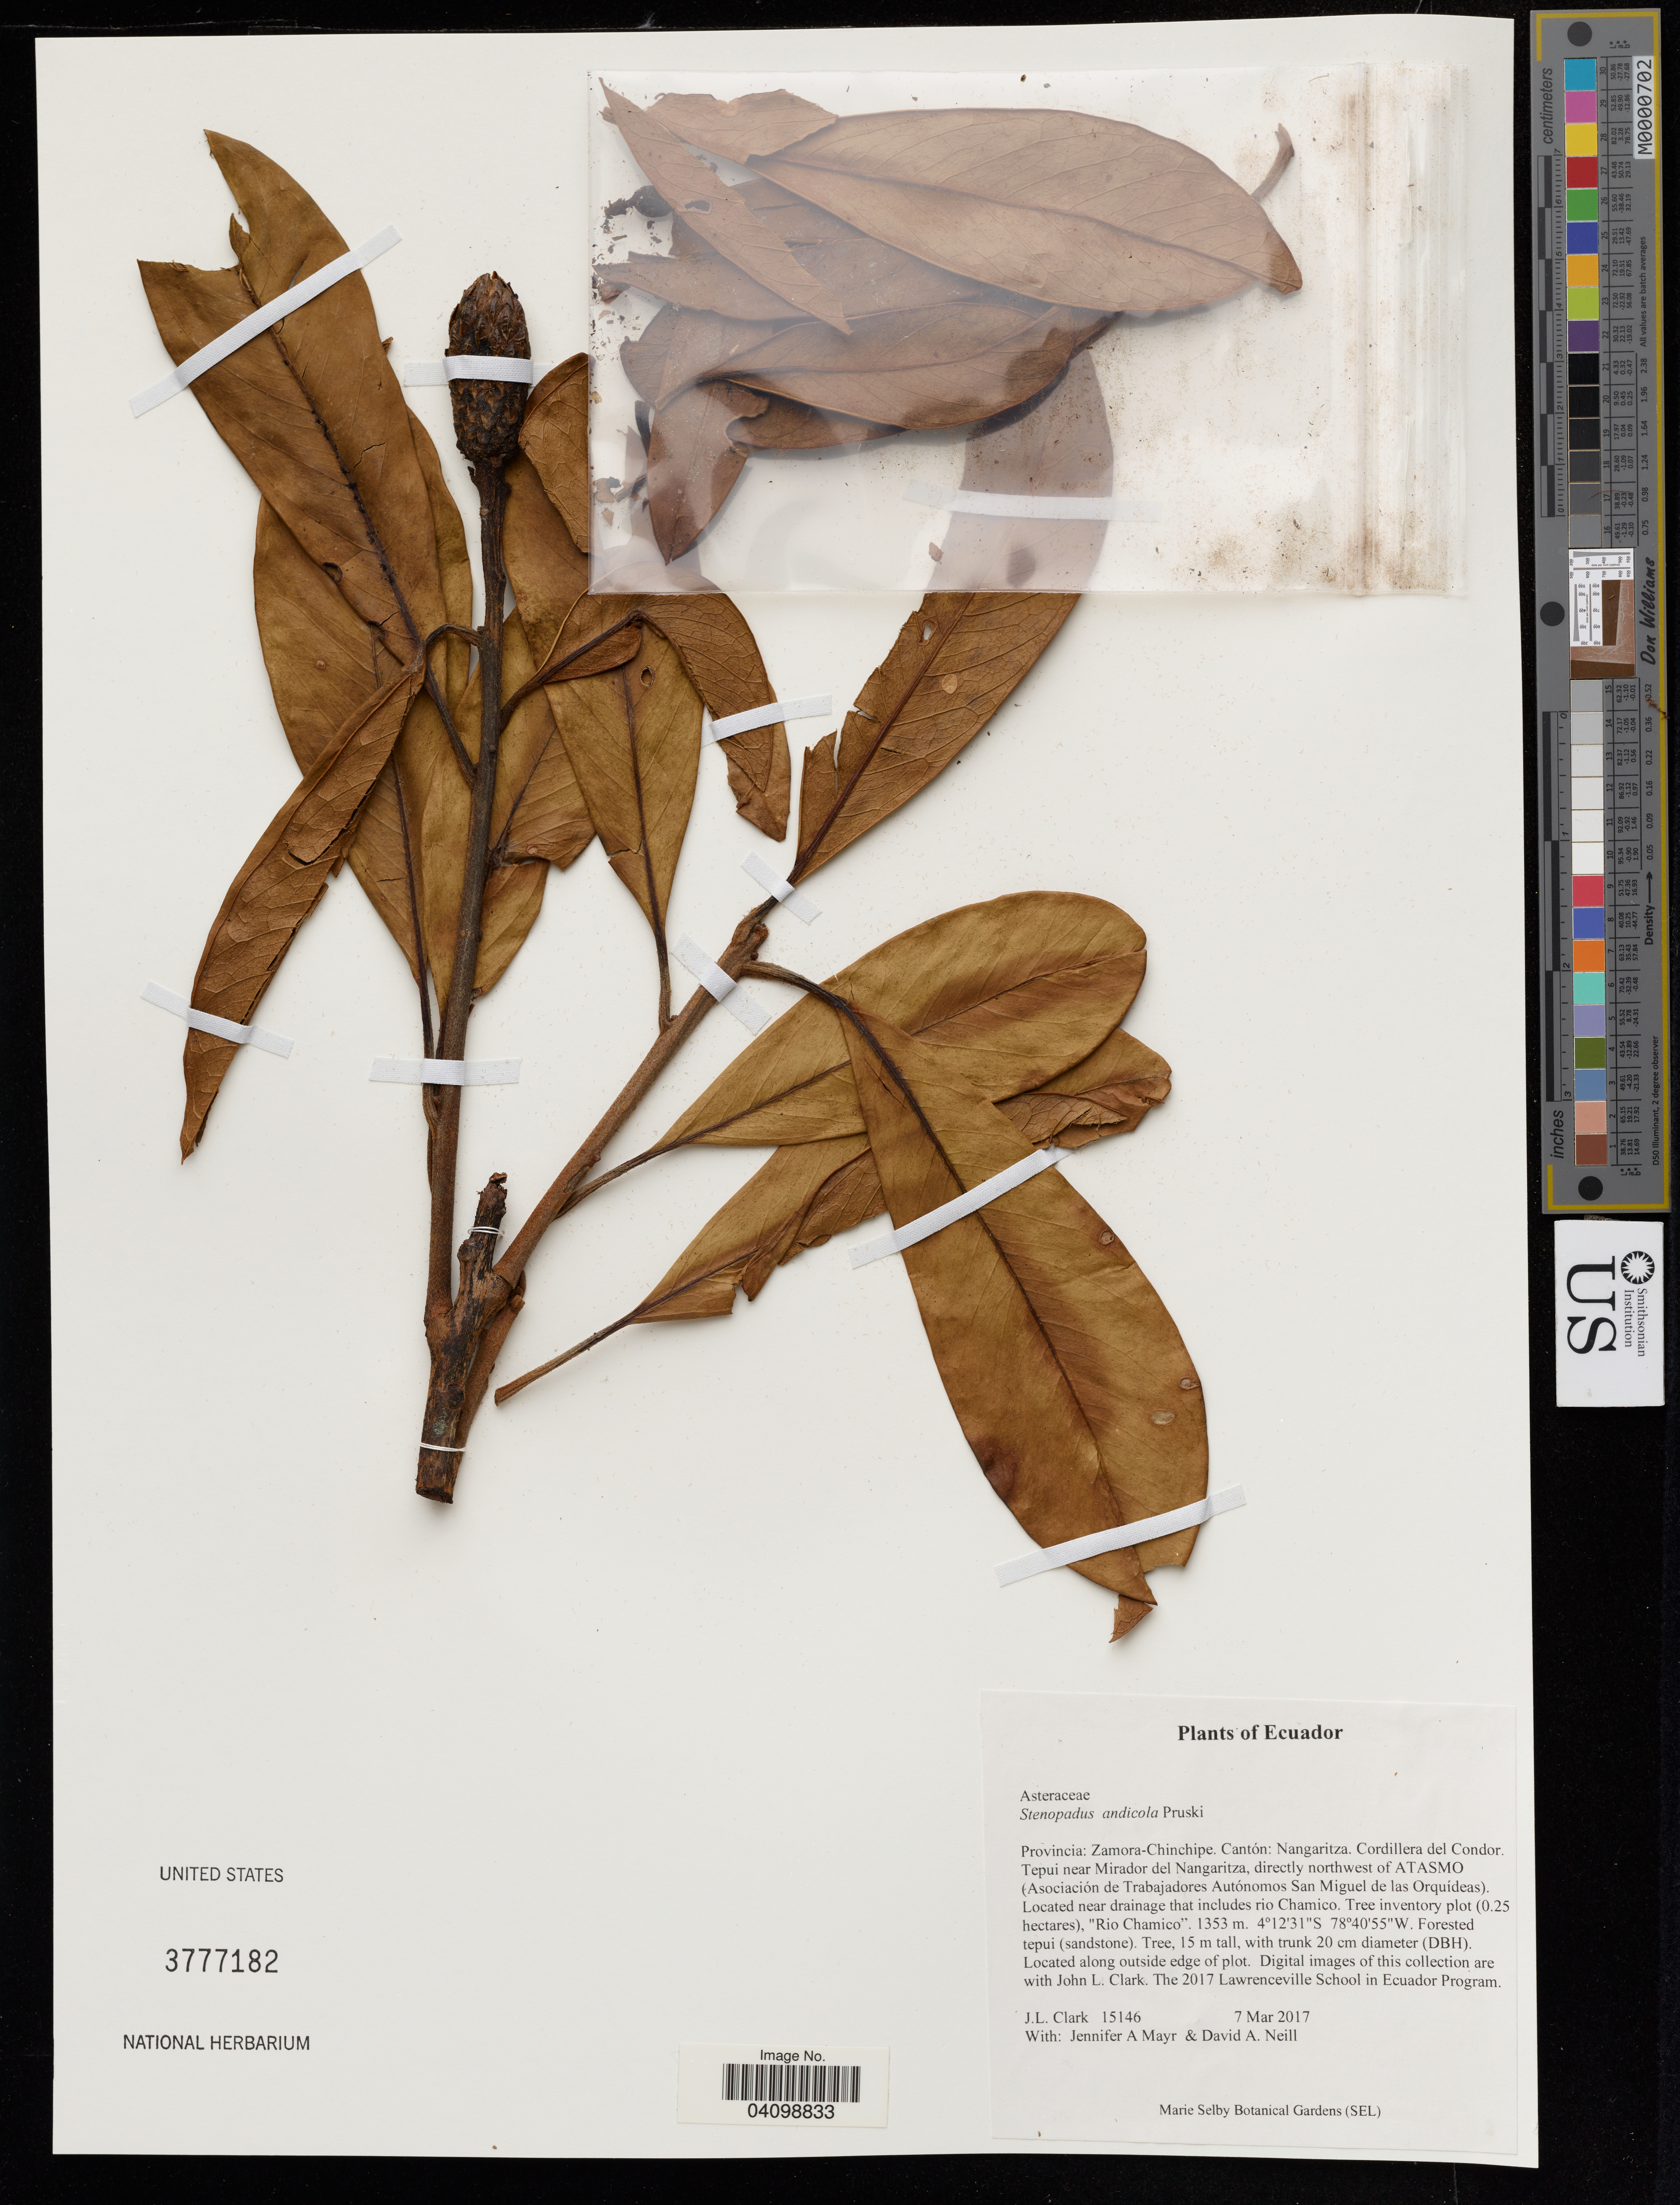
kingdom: Plantae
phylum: Tracheophyta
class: Magnoliopsida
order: Asterales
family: Asteraceae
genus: Stenopadus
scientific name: Stenopadus andicola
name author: Pruski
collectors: J. Clark, J. Mayr & D. A. Neill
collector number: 15146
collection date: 2017-03-07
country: Ecuador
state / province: Zamora-Chinchipe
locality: Cantón: Nangaritza. Cordillera del Condor. Tepui near Mirador del Nangaritza, directly northwest of ATASMO (Asociación de Trabajadores Autónomos San Miguel de las Orquídeas). Located near drainage that includes rio Chamico.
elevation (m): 1353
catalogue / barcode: US 3777182